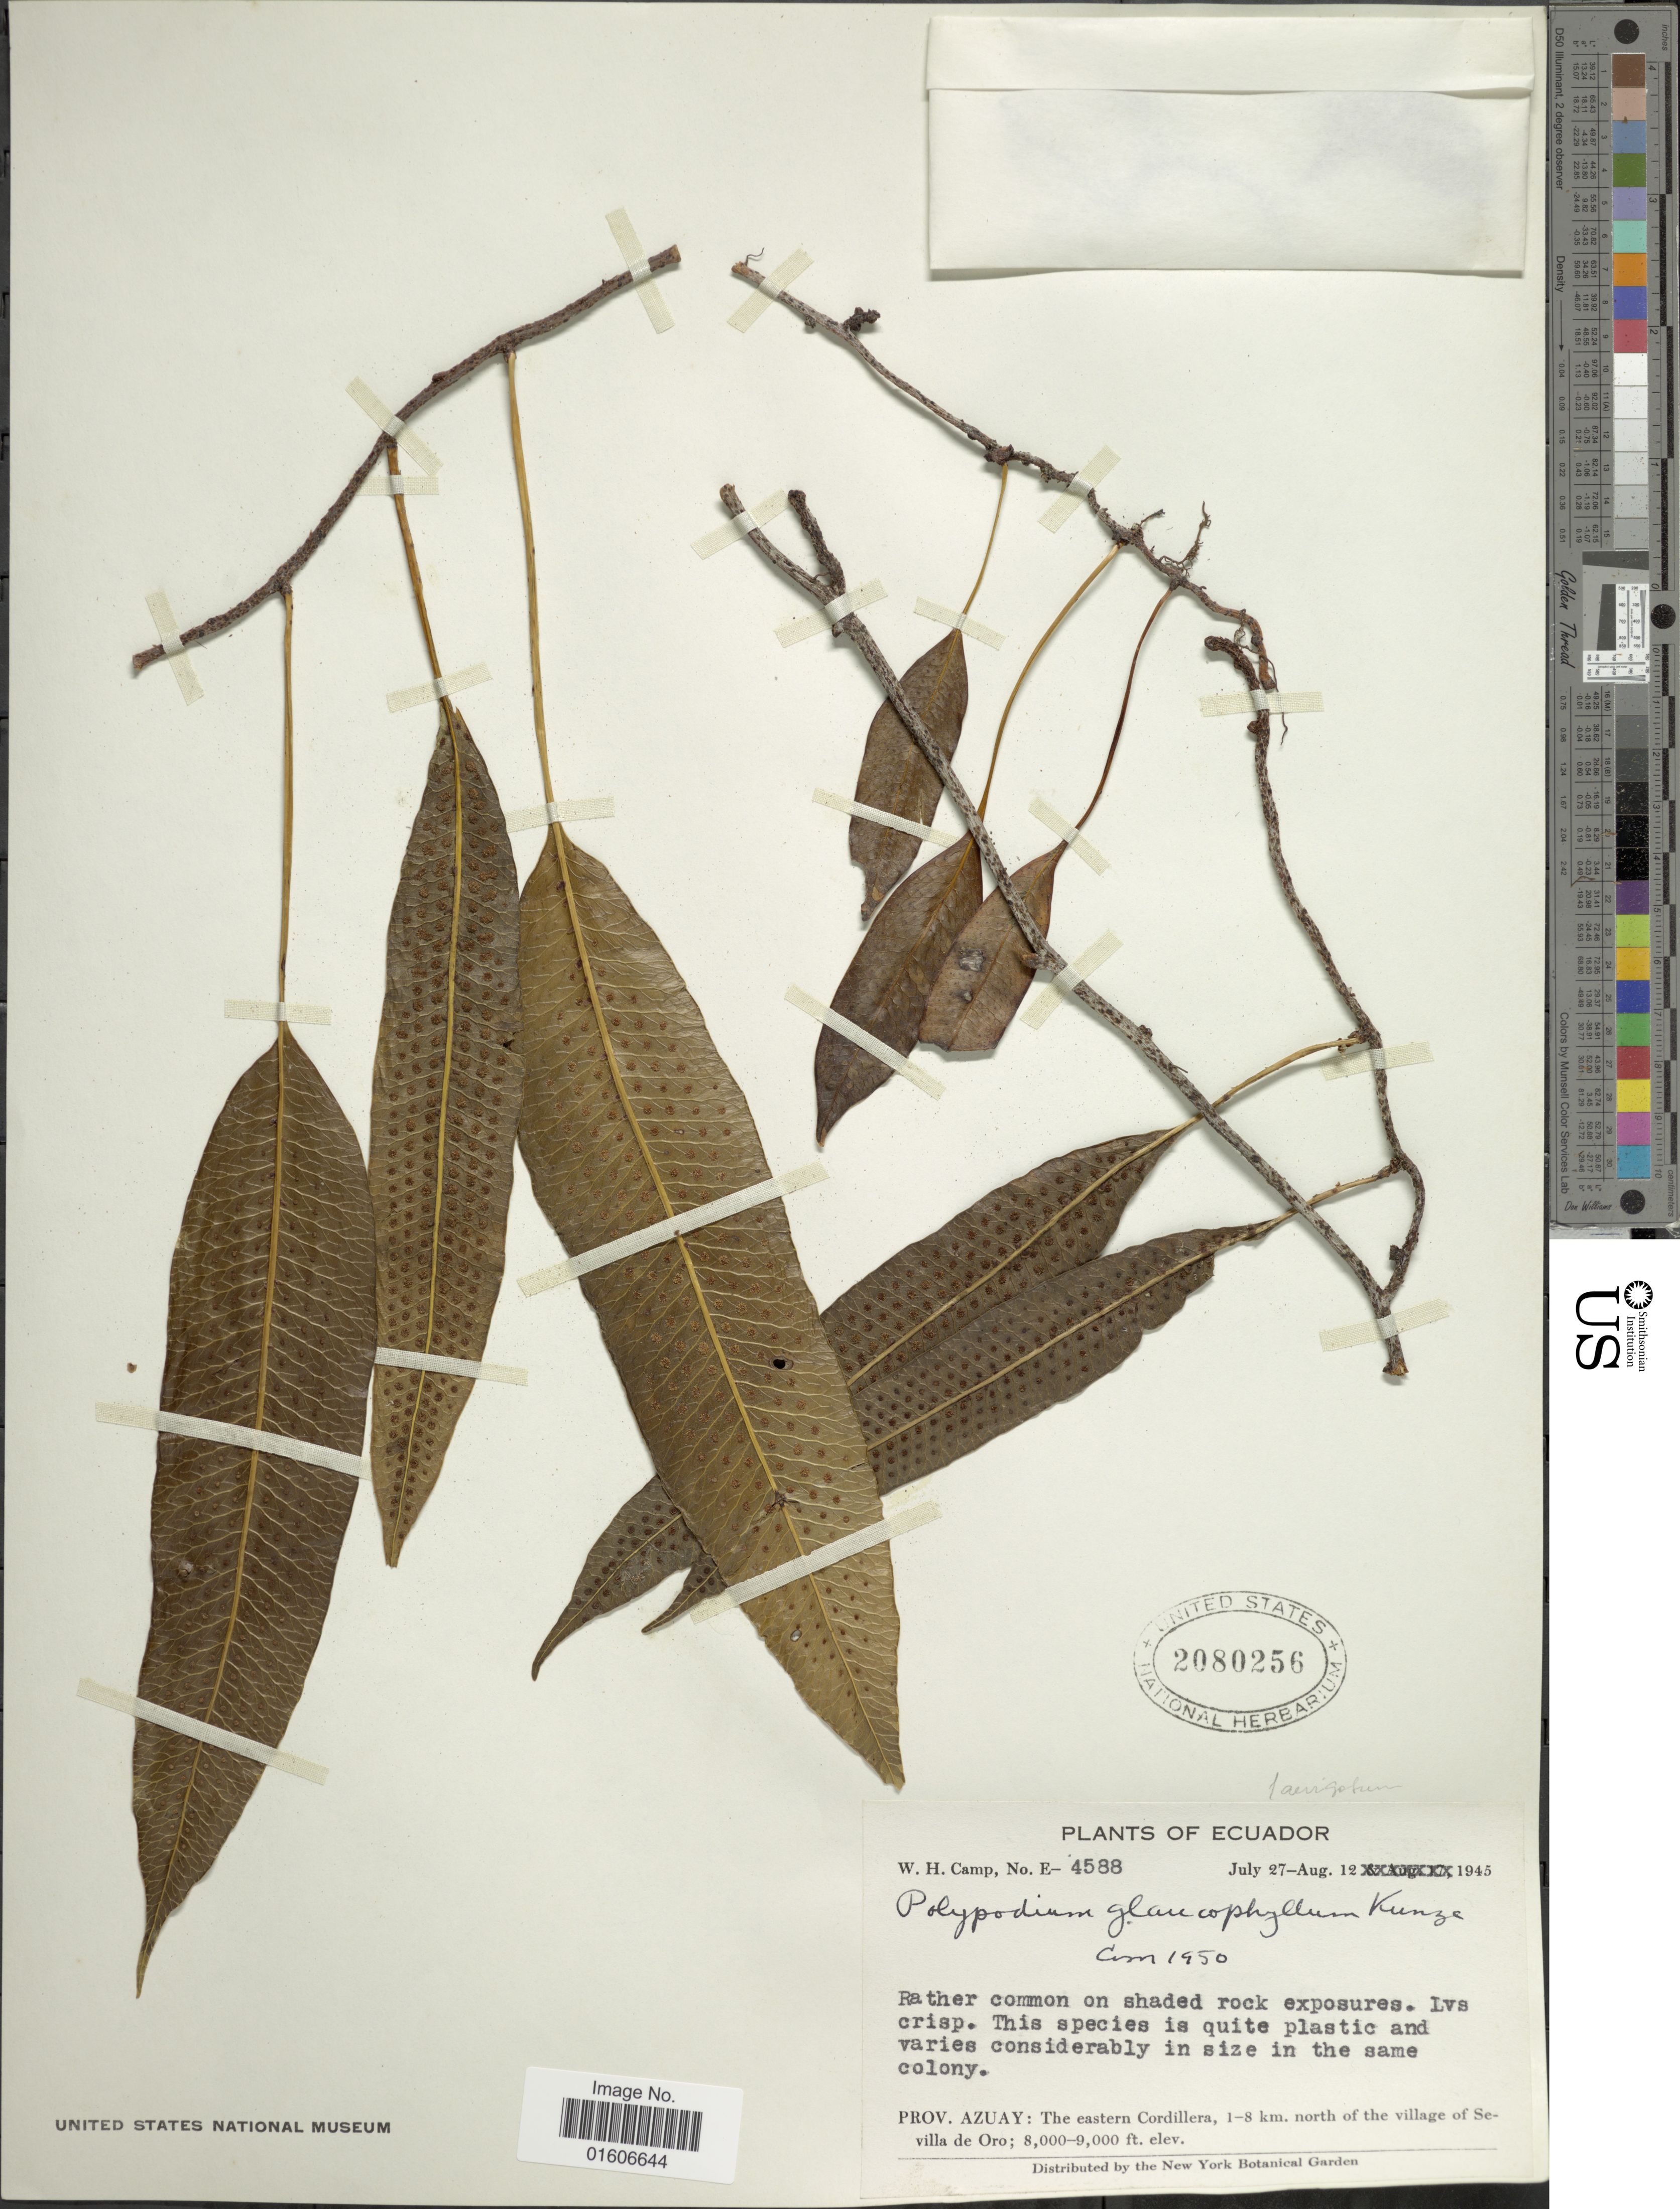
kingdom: Plantae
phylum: Tracheophyta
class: Polypodiopsida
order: Polypodiales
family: Polypodiaceae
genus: Serpocaulon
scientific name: Serpocaulon levigatum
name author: (Cav.) A.R. Sm.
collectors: W. H. Camp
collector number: E-4588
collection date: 1945-07-27/1945-08-12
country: Ecuador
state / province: Azuay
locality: Prov. Azuay: The eastern Cordillera, 1-8 km. north of the village of Sevilla de Oro.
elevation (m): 2438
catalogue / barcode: US 2080256